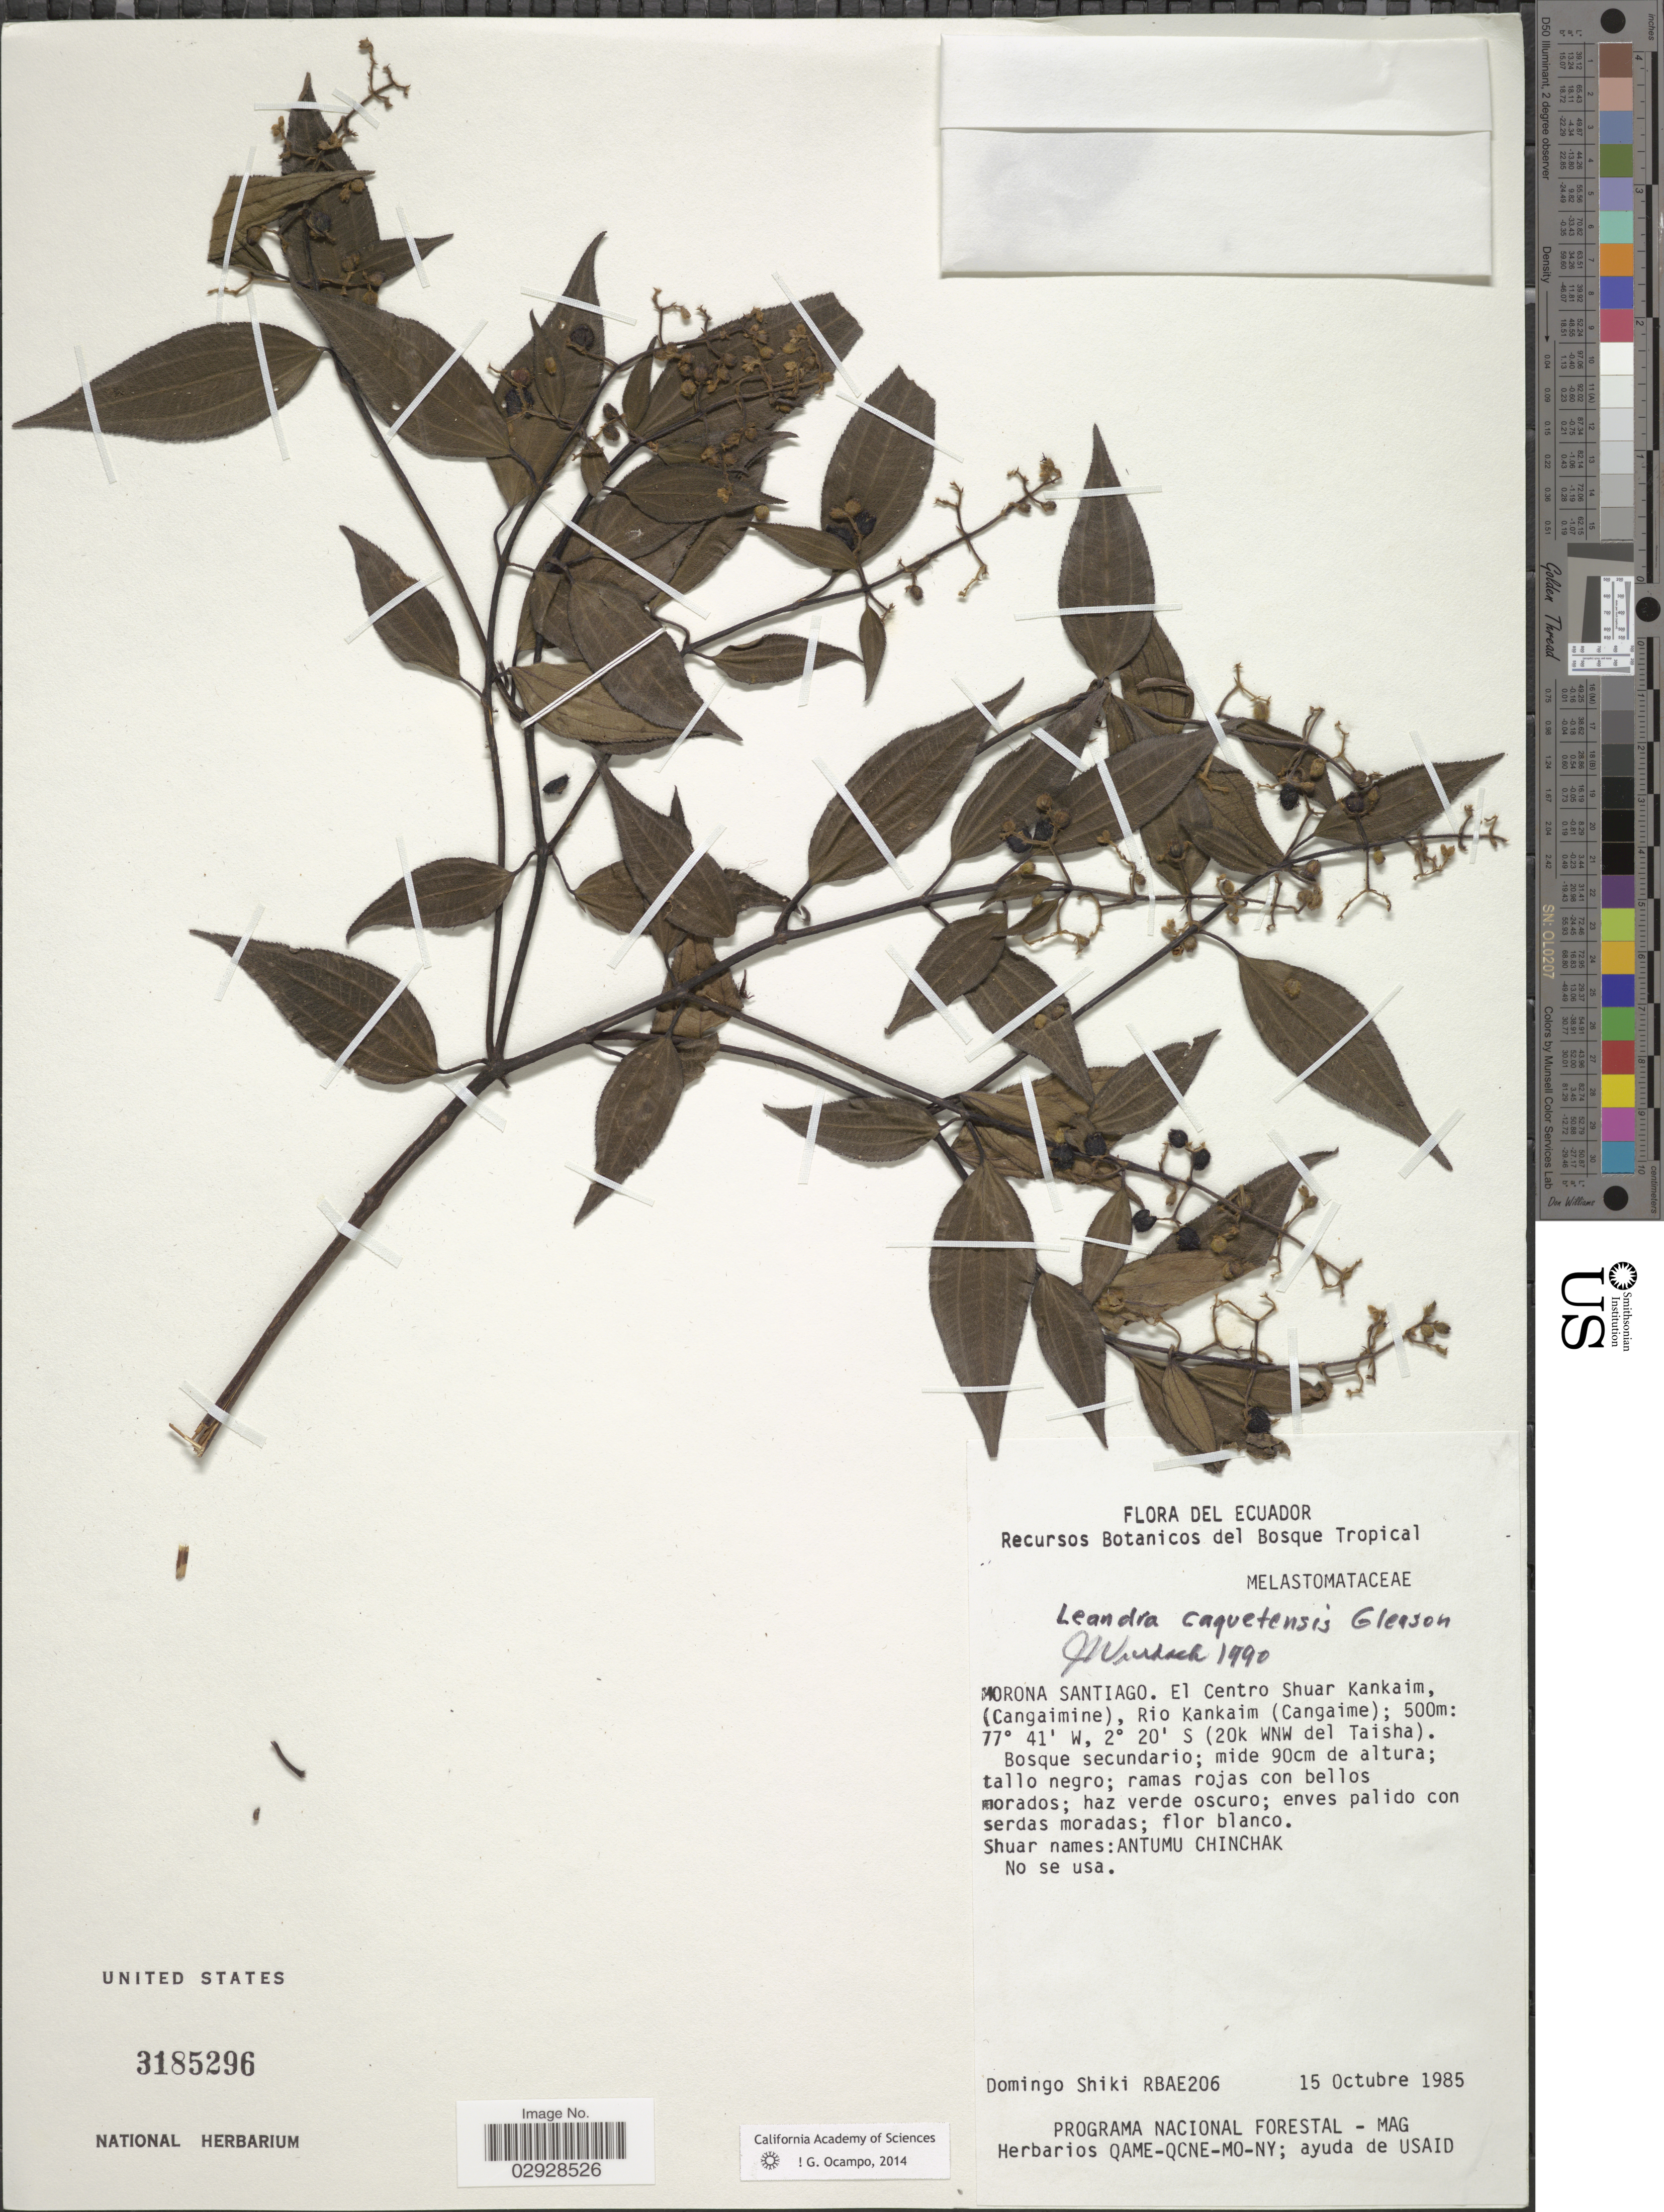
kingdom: Plantae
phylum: Tracheophyta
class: Magnoliopsida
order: Myrtales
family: Melastomataceae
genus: Leandra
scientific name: Leandra caquetensis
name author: Gleason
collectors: D. Shiki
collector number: RBAE206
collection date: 1985-10-15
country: Ecuador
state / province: Morona-Santiago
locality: El Centro Shuar Kakaim, (Cangaimine), Rio Kankaim (Cangaime).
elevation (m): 500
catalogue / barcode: US 3185296